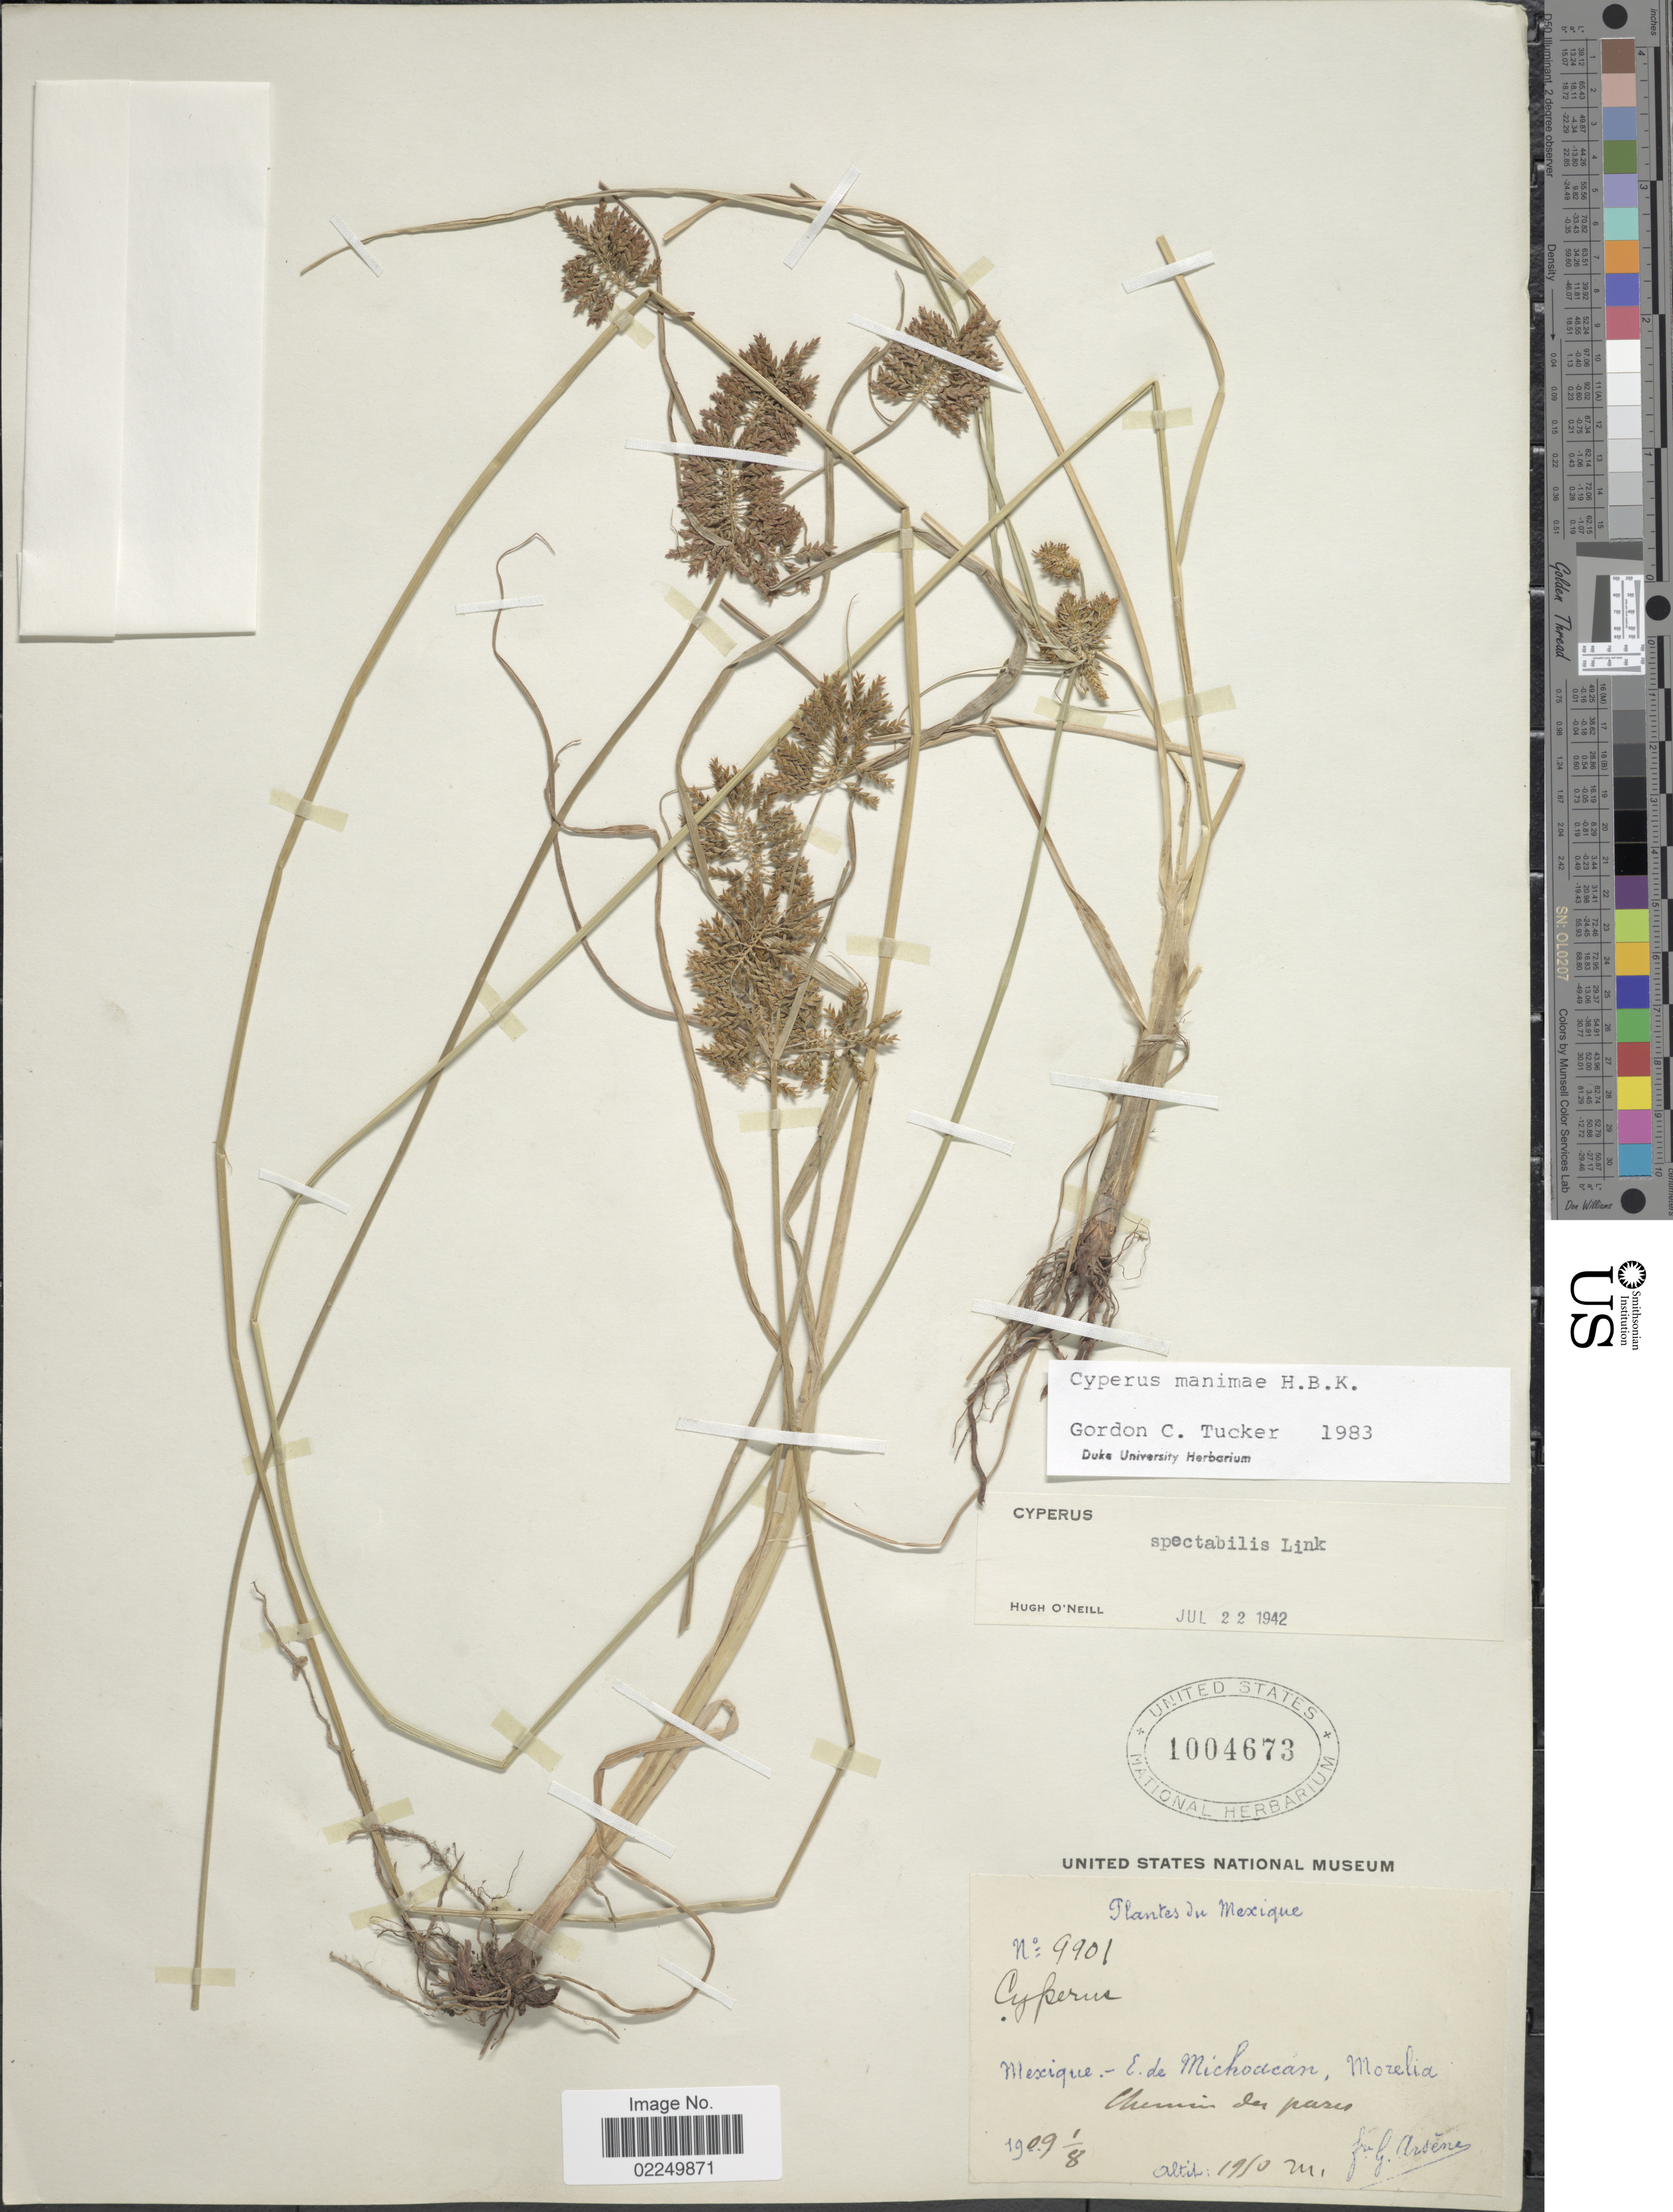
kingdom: Plantae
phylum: Tracheophyta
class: Liliopsida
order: Poales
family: Cyperaceae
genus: Cyperus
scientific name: Cyperus manimae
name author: Kunth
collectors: Bro. G. Arsène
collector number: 9901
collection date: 1909-08-01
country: Mexico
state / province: Michoacán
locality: Morelia, Chemin des pares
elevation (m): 1980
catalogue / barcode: US 1004673